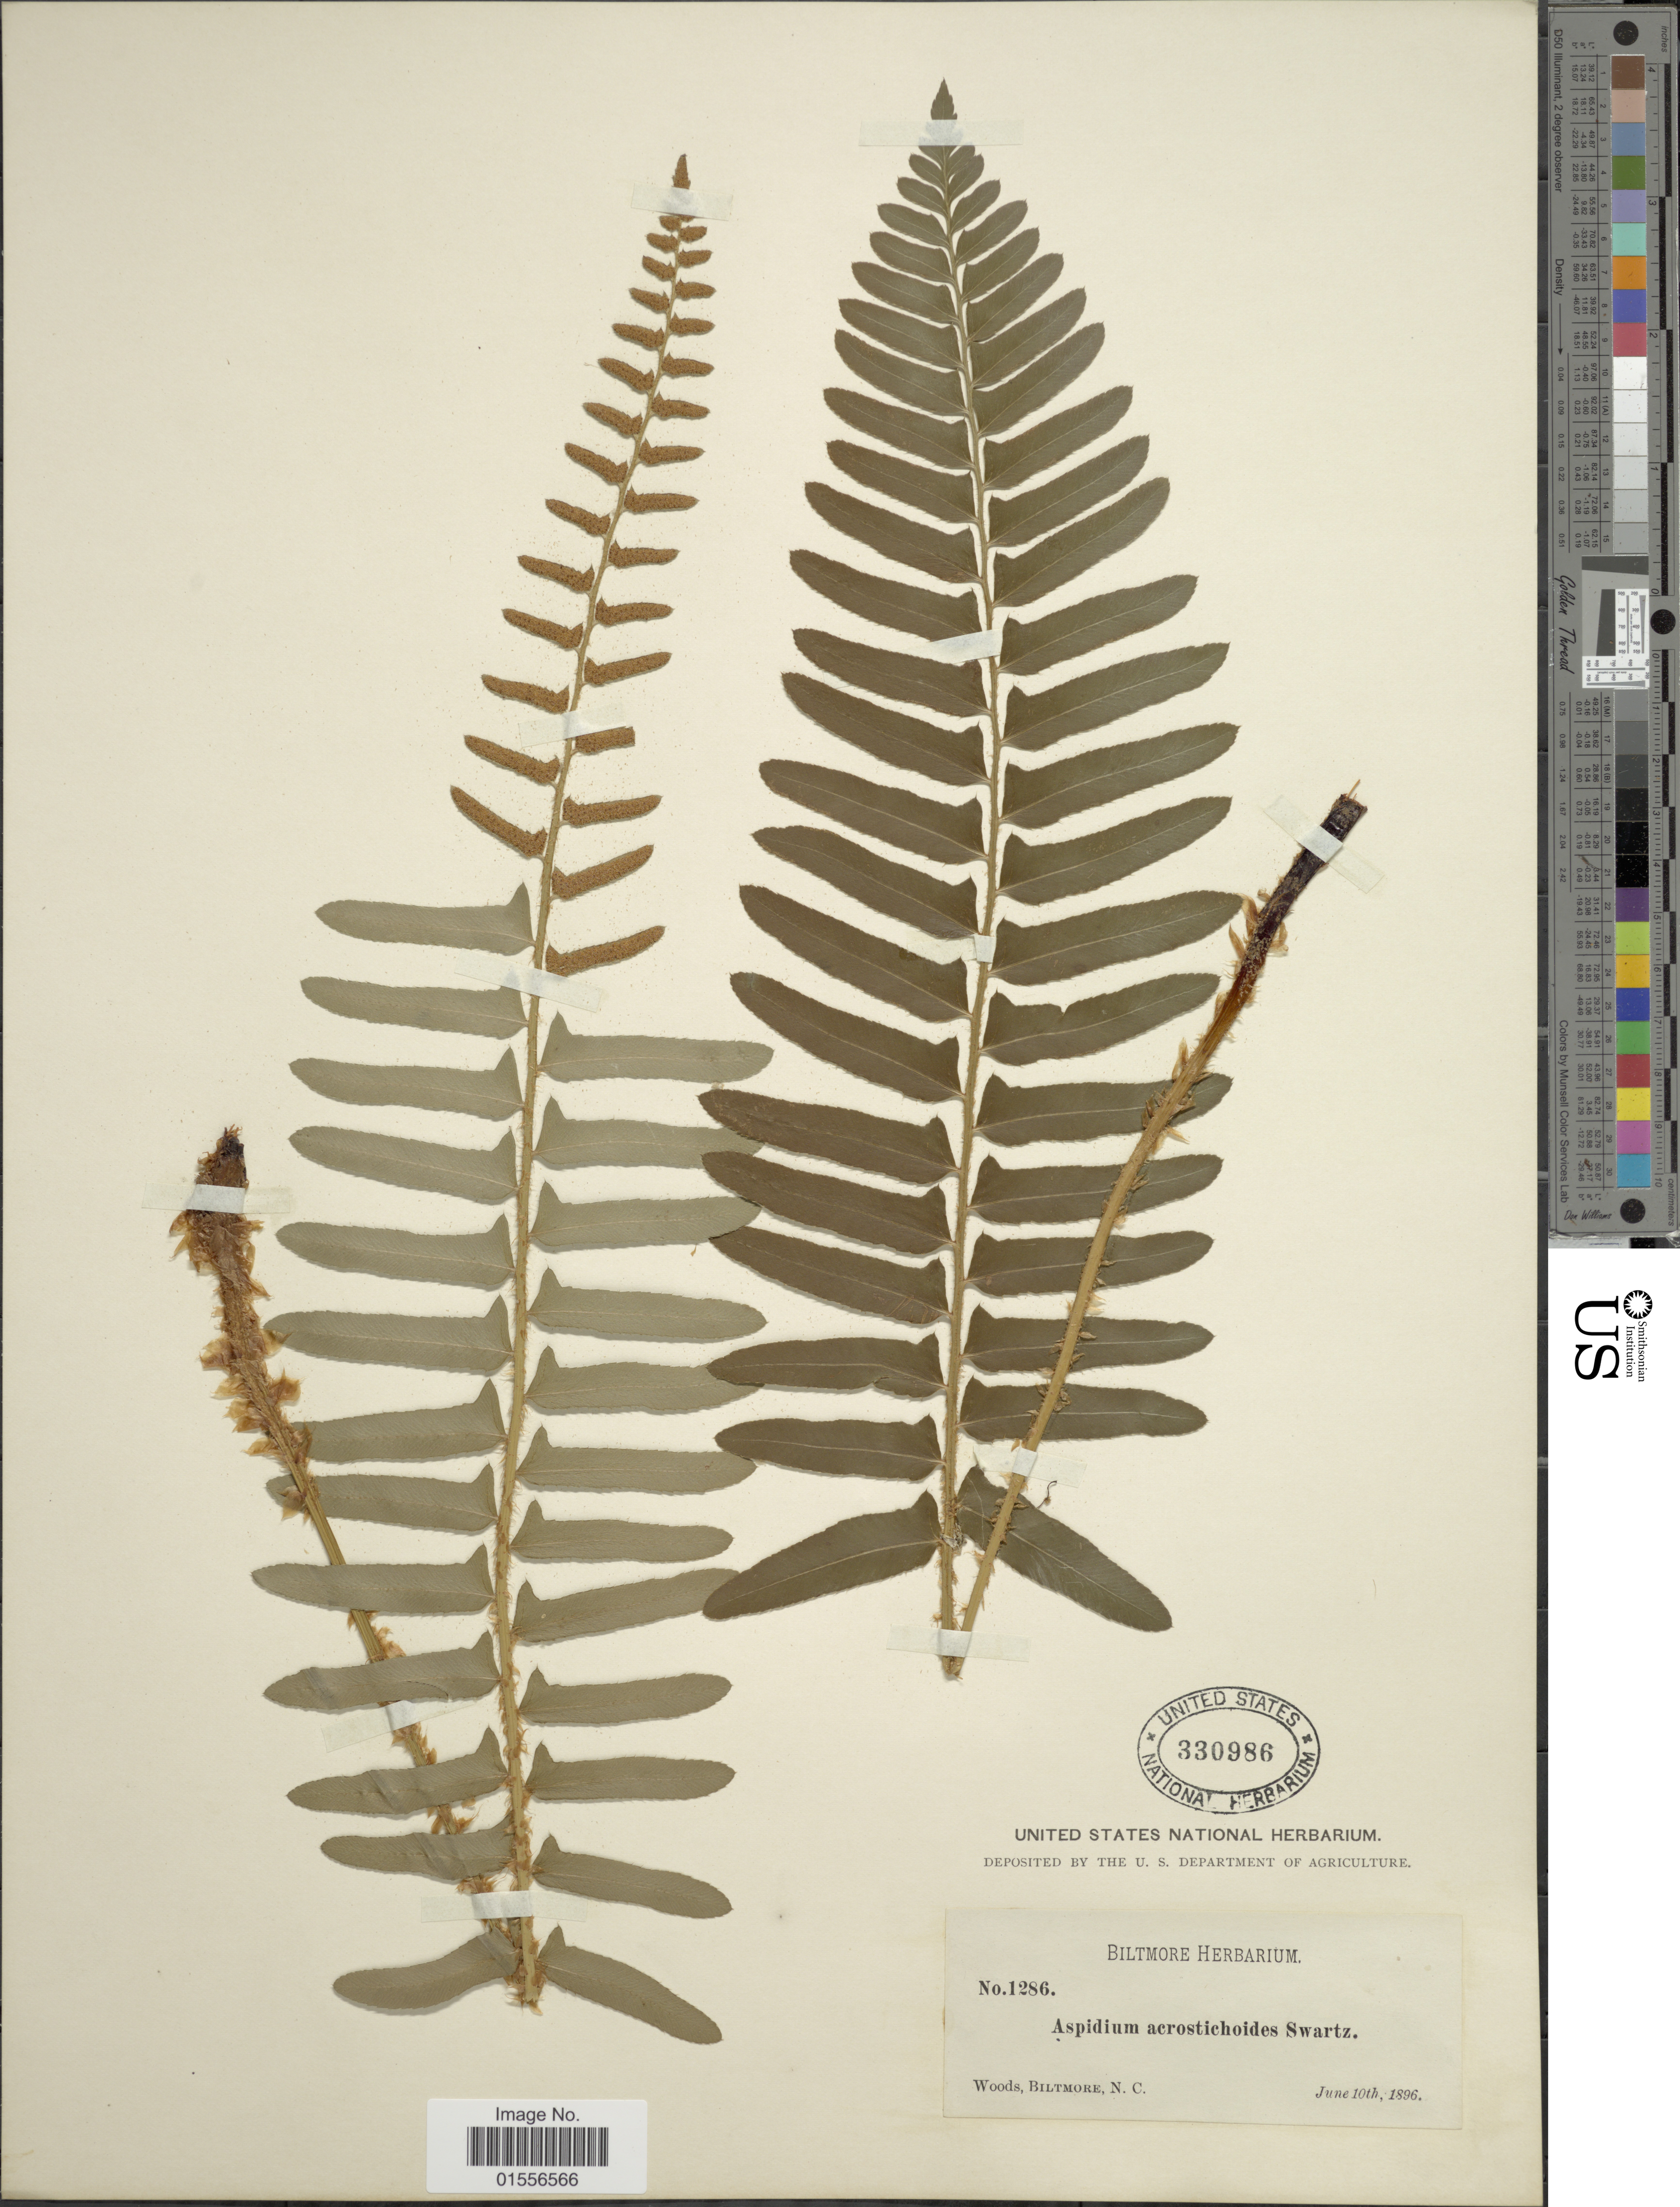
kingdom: Plantae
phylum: Tracheophyta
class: Polypodiopsida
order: Polypodiales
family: Dryopteridaceae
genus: Polystichum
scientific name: Polystichum acrostichoides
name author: (Michx.) Schott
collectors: ex herb. Biltmore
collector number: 1286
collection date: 1896-06-10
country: United States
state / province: North Carolina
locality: Woods, Biltmore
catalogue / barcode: US 330986